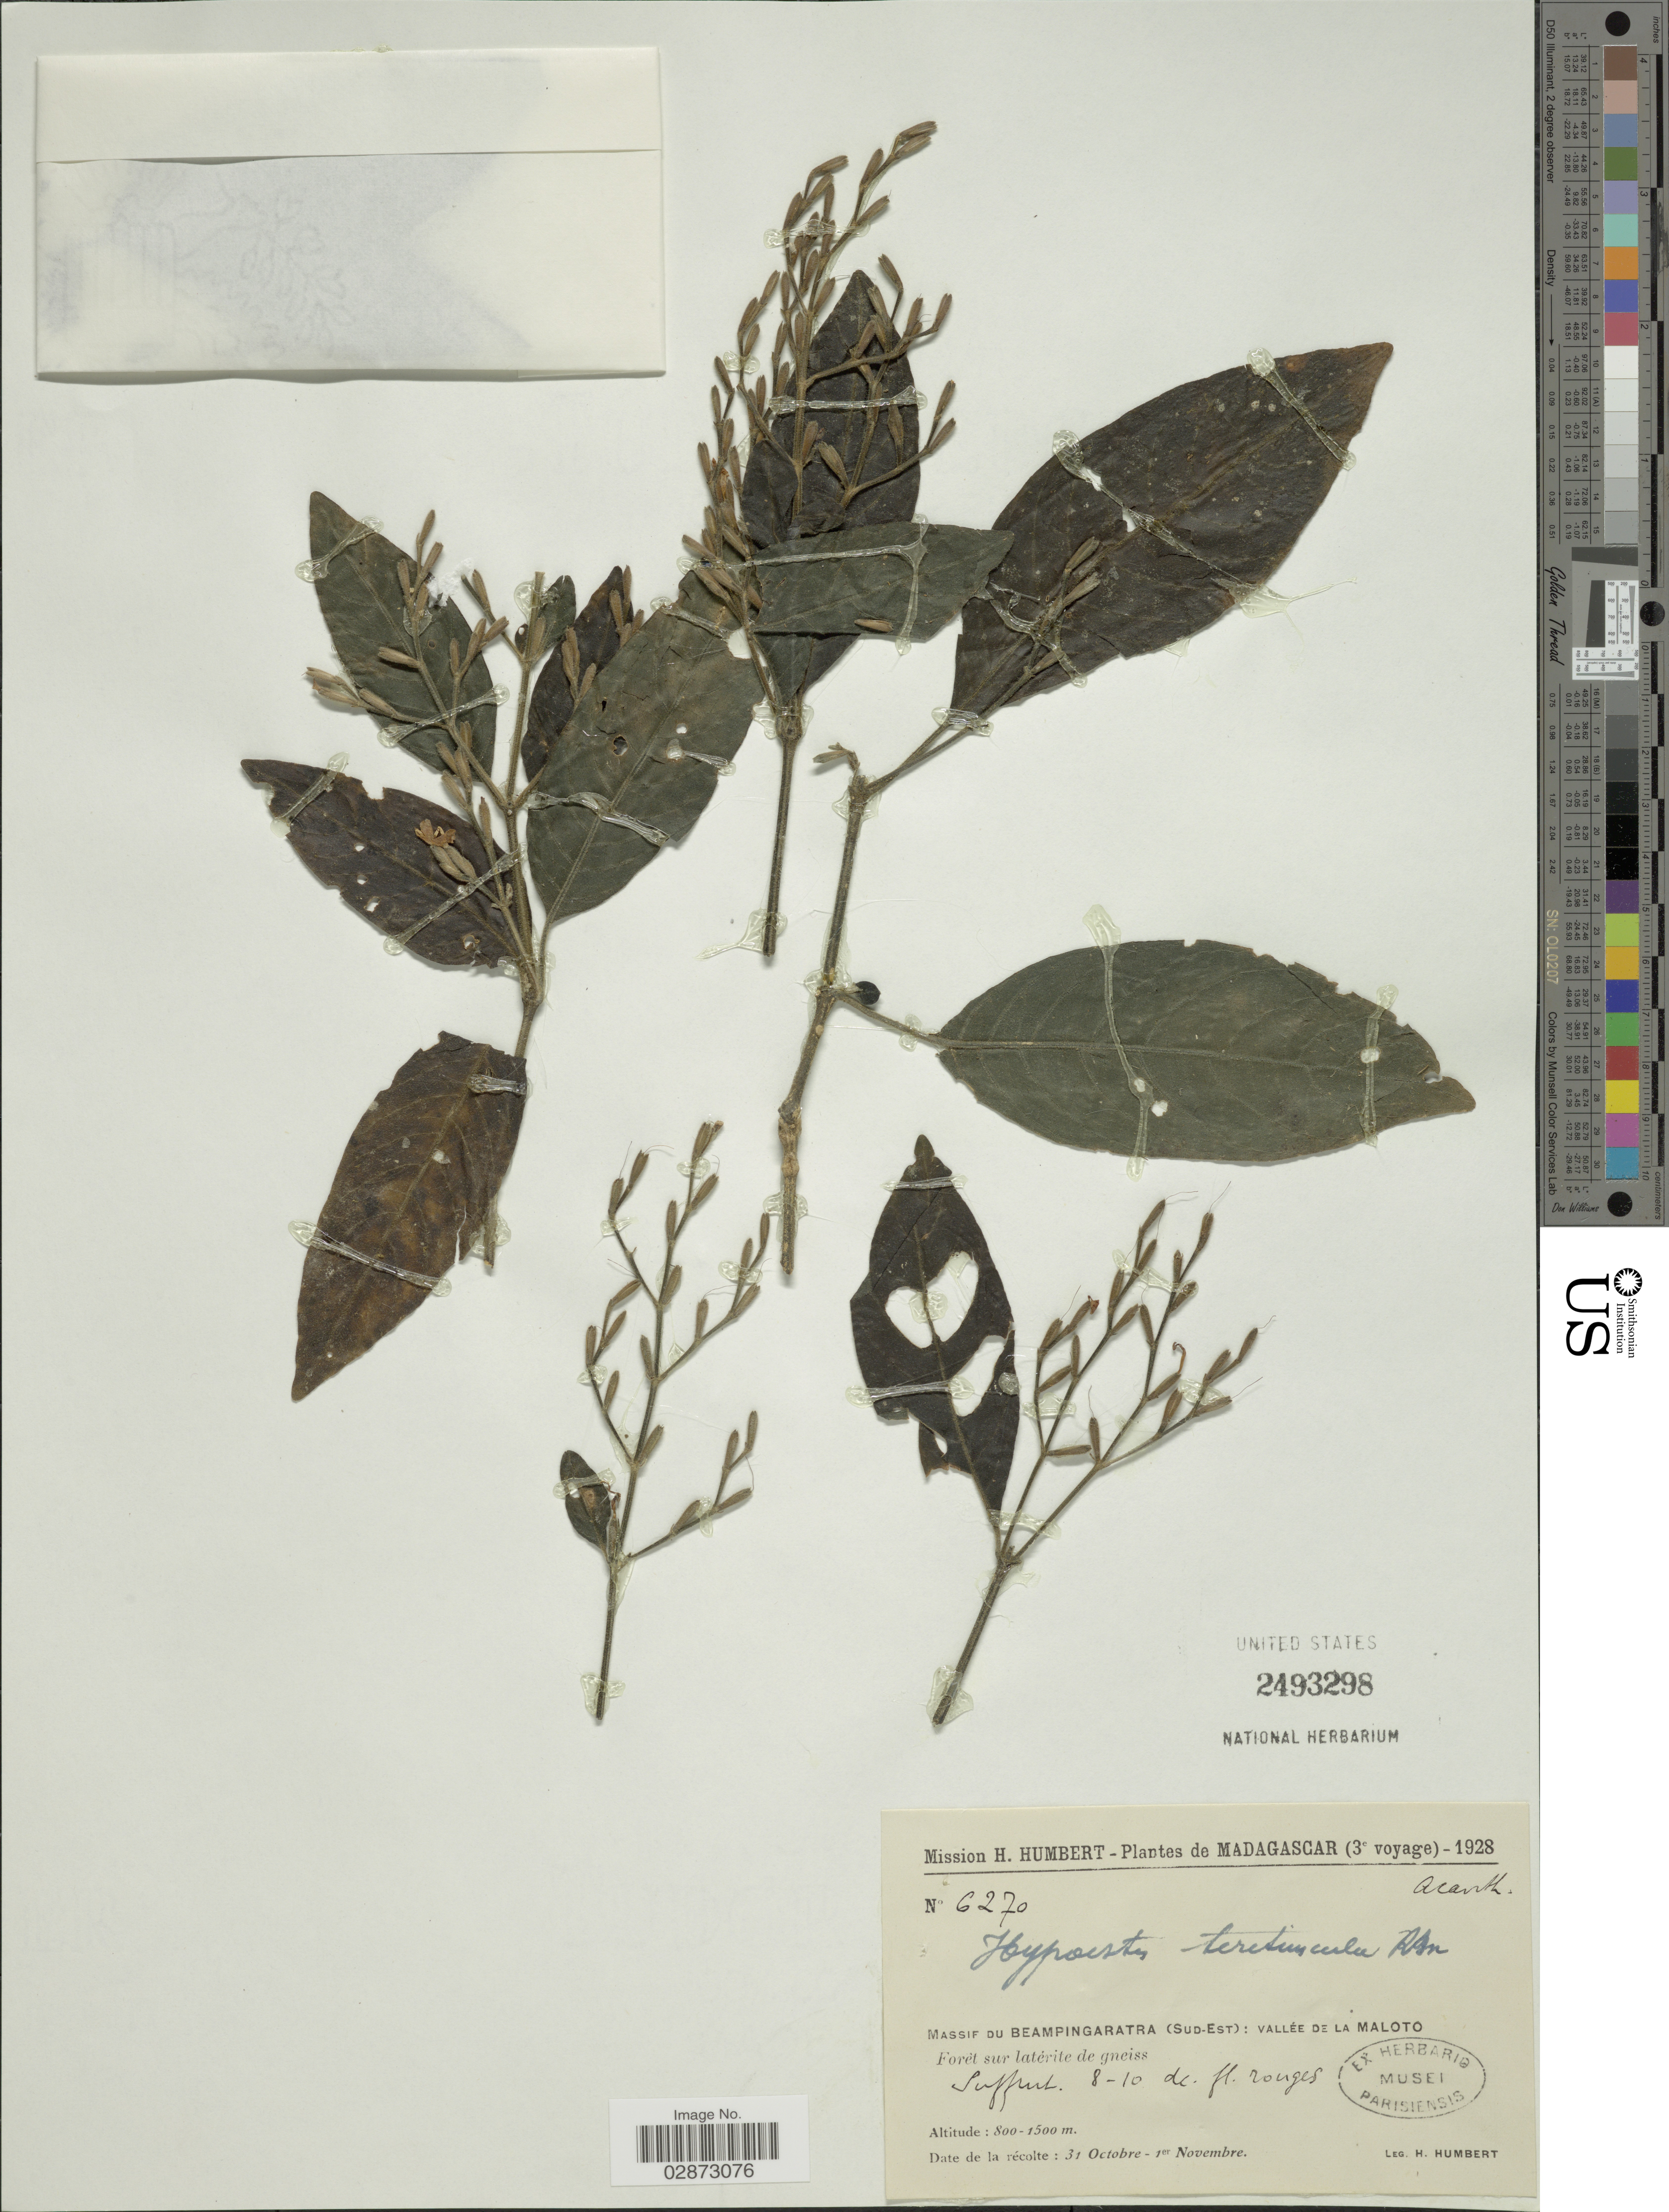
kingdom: Plantae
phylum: Tracheophyta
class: Magnoliopsida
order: Lamiales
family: Acanthaceae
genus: Hypoestes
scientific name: Hypoestes teretinacula Benoist sp. nov. ined.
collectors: H. Humbert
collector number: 6270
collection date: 1928-10-31/1928-11-01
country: Madagascar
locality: Massif du Beampingaratra (Sud-Est): Vallée de la Maloto.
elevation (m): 800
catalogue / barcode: US 2493298